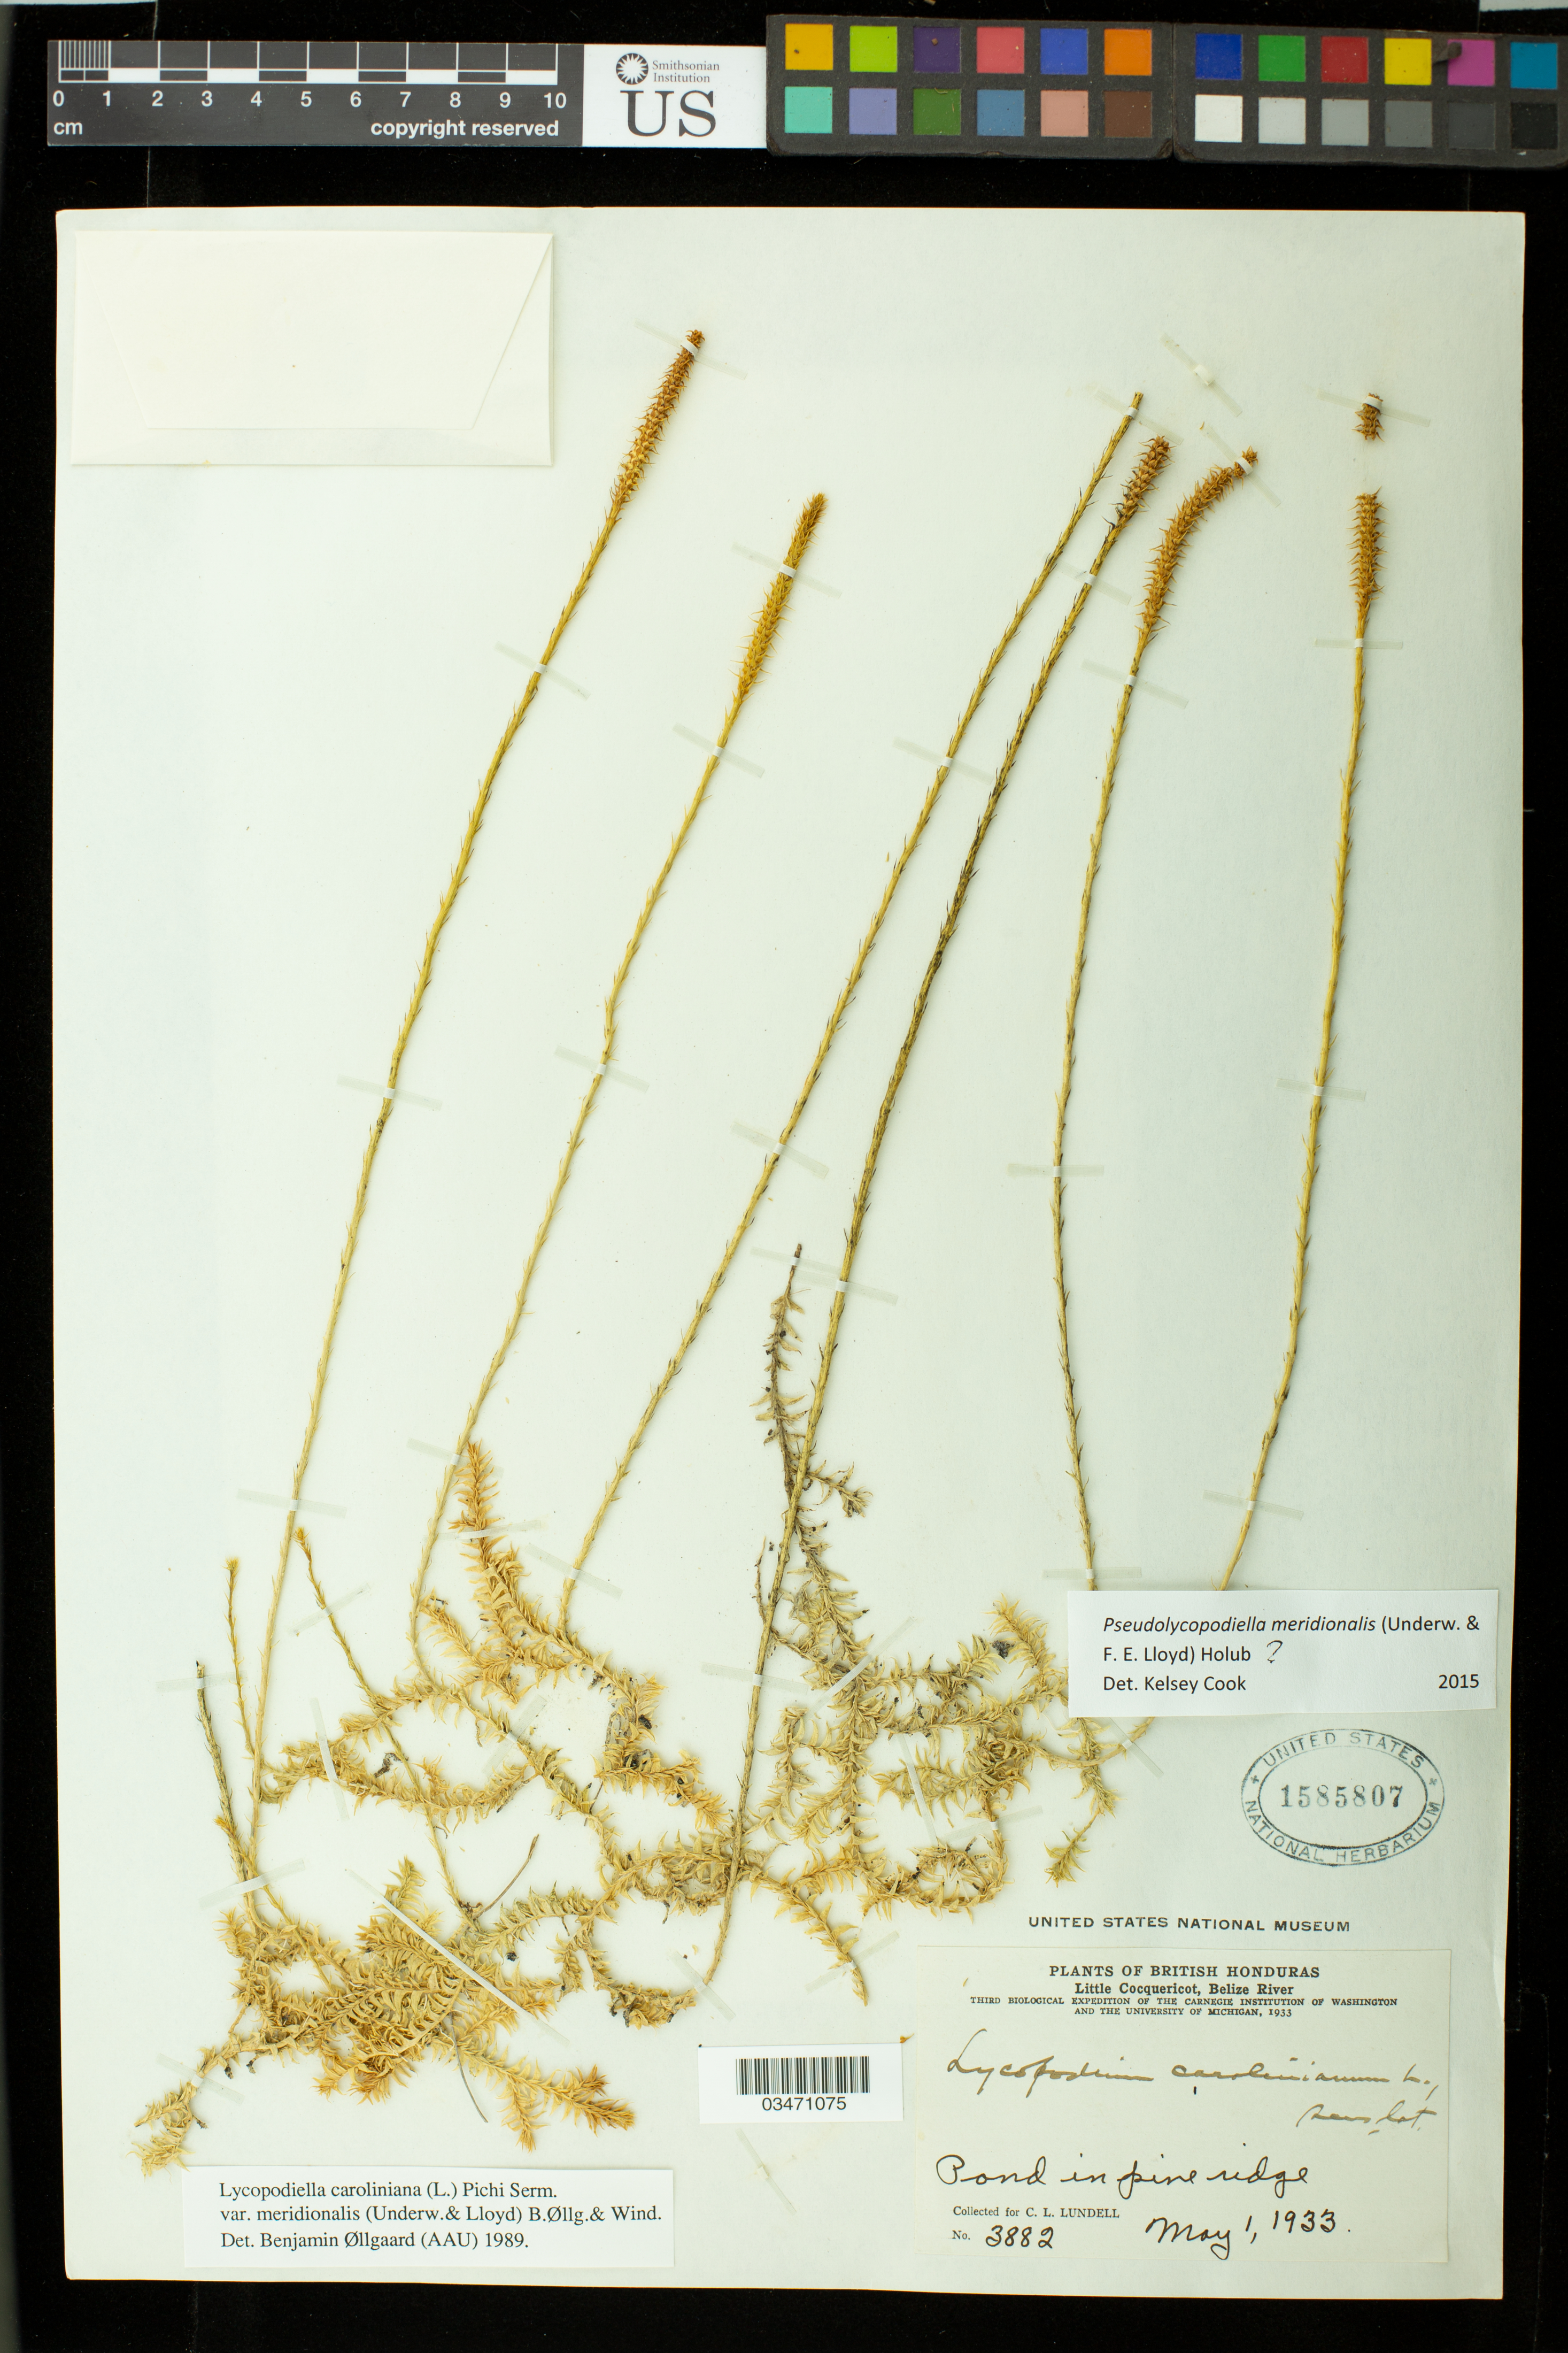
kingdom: Plantae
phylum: Tracheophyta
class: Lycopodiopsida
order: Lycopodiales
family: Lycopodiaceae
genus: Pseudolycopodiella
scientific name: Pseudolycopodiella meridionalis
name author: (Underw. & F.E. Lloyd) Holub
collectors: C. L. Lundell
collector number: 3882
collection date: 1933-05-01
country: Belize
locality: Belize River, Birtish Honduras. Pond in Pine Ridge.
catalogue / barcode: US 1585807